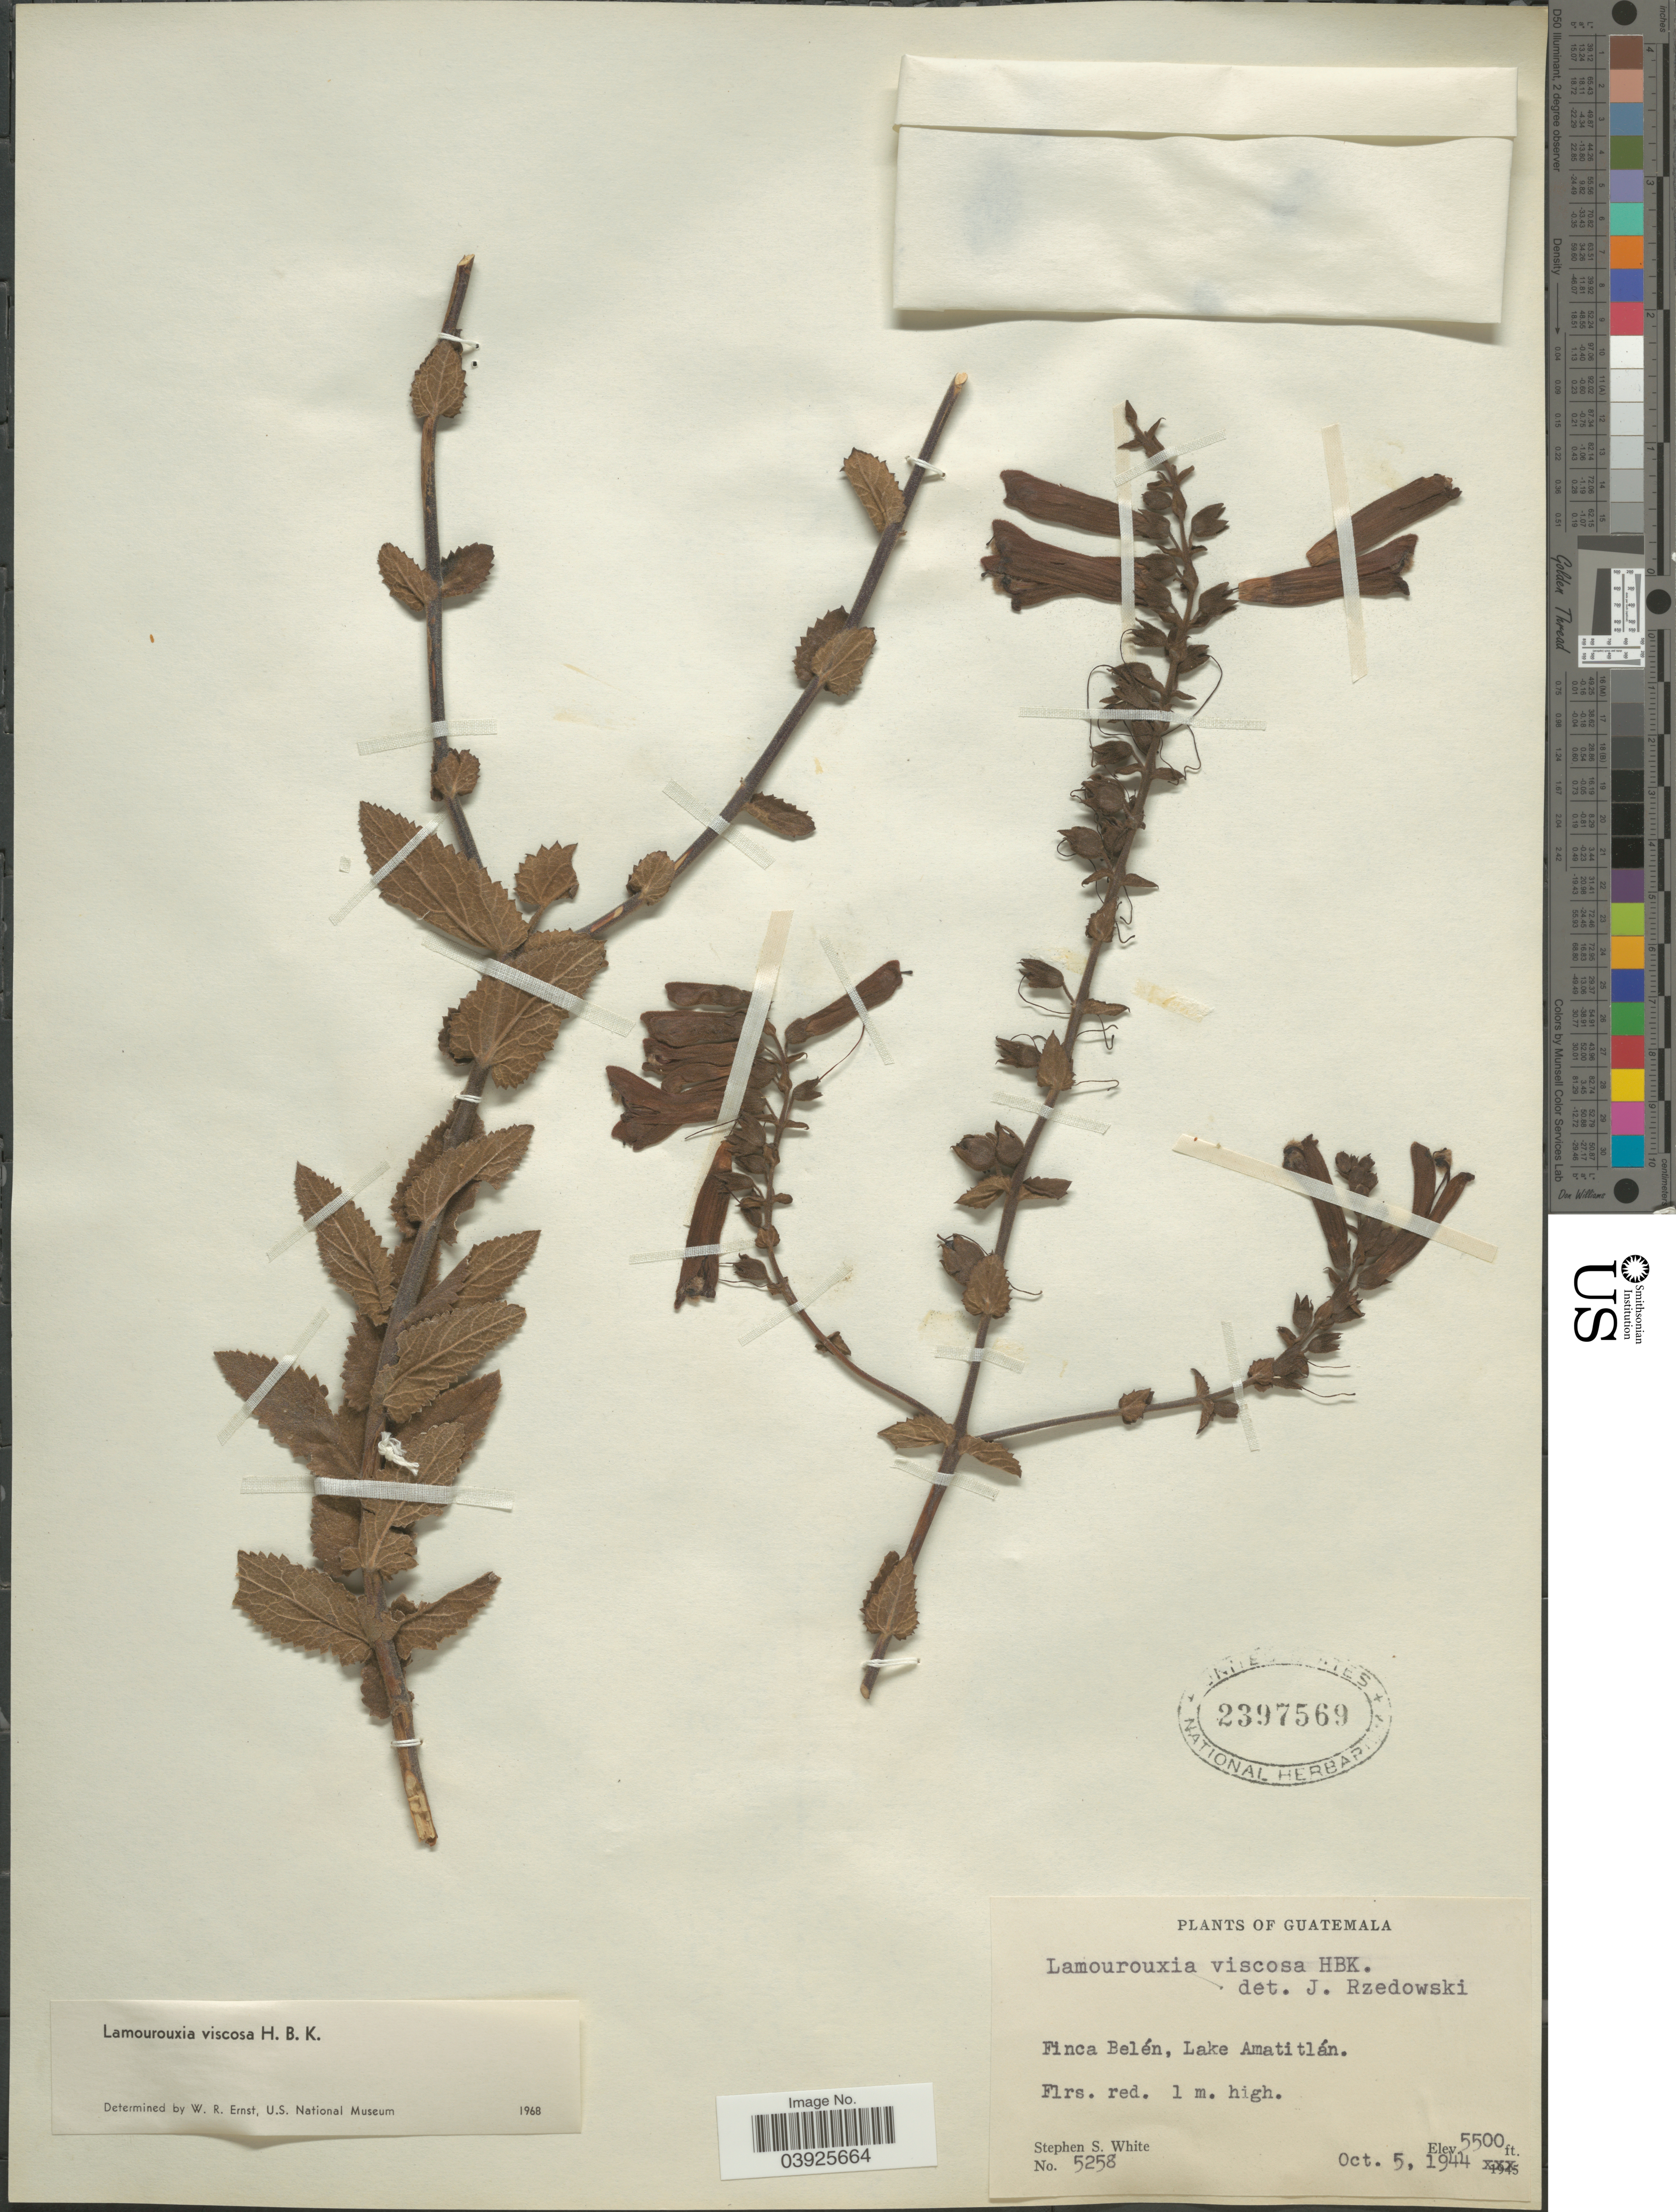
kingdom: Plantae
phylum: Tracheophyta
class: Magnoliopsida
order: Lamiales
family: Orobanchaceae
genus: Lamourouxia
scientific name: Lamourouxia viscosa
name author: Kunth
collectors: S. S. White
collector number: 5258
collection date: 1944-10-05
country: Guatemala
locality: Finca Belén, Lake Amatitlán.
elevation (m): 1676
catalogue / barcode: US 2397569